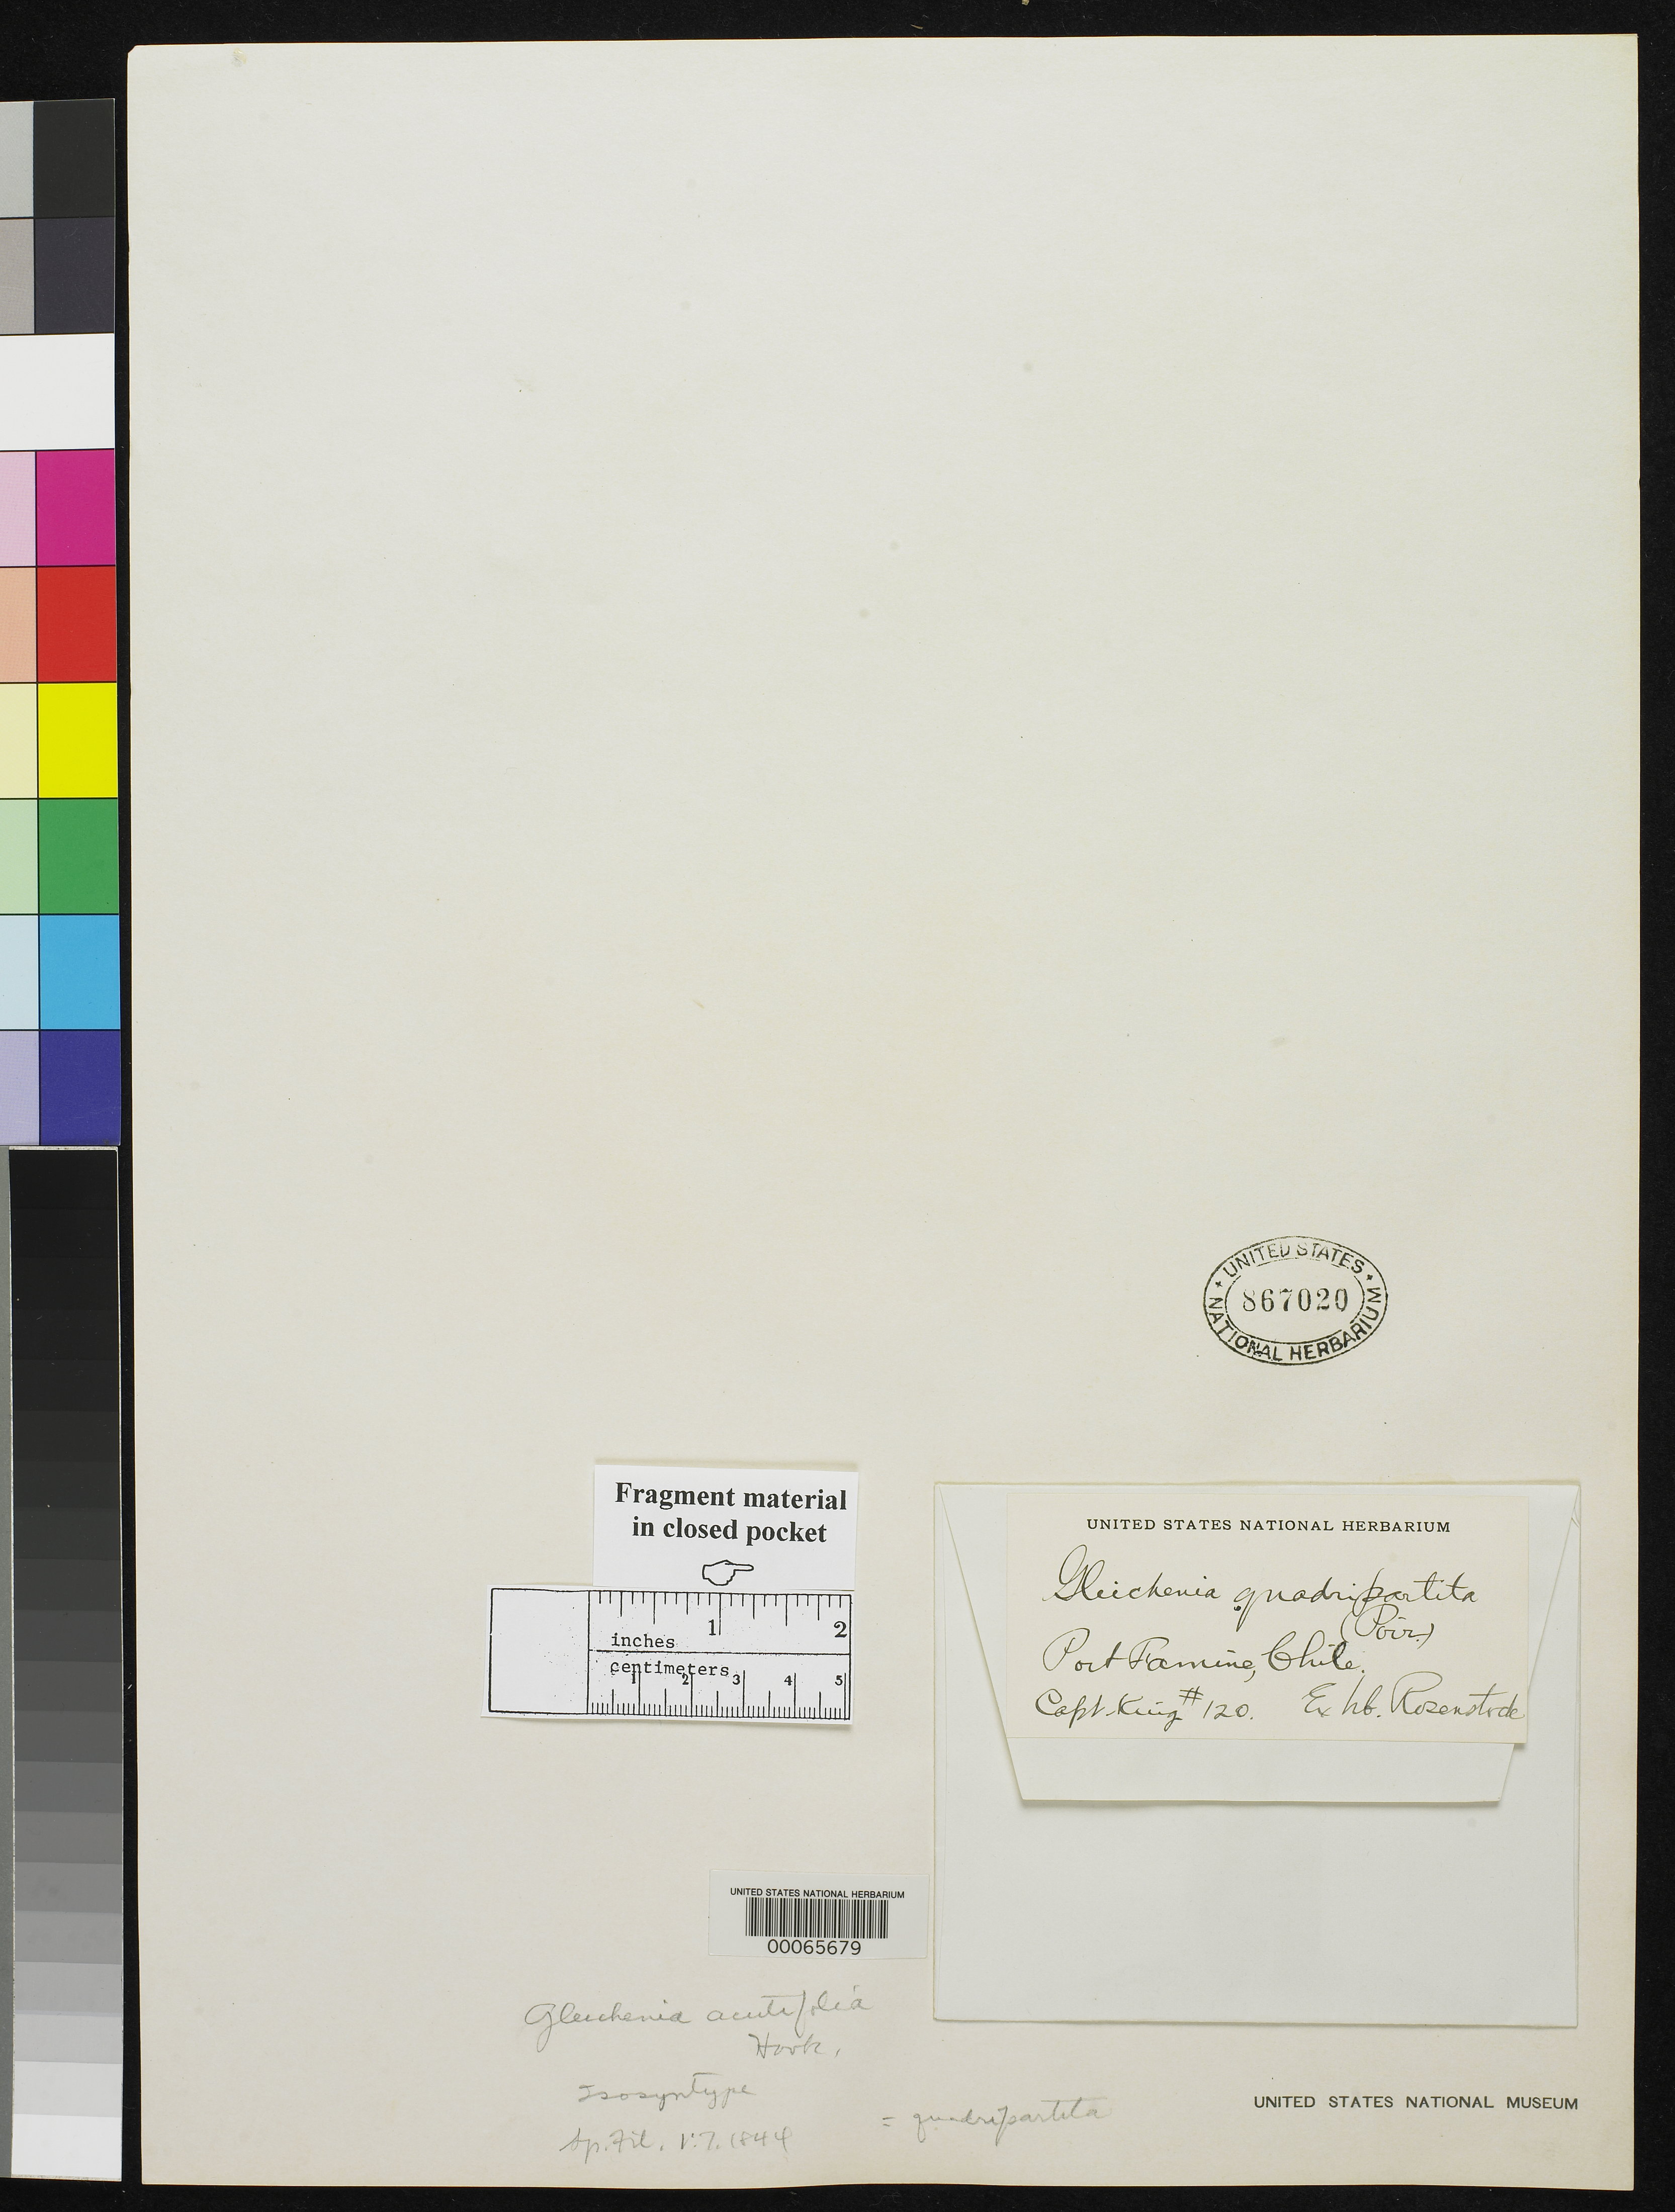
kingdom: Plantae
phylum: Tracheophyta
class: Polypodiopsida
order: Gleicheniales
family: Gleicheniaceae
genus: Gleichenia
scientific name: Gleichenia acutifolia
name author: Hook.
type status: Isosyntype Fragment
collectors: Capt. King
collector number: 120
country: Chile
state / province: Magallanes y de la Antártica Chilena (XII)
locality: Port Famine [Straits of Magellan]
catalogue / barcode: US 867020